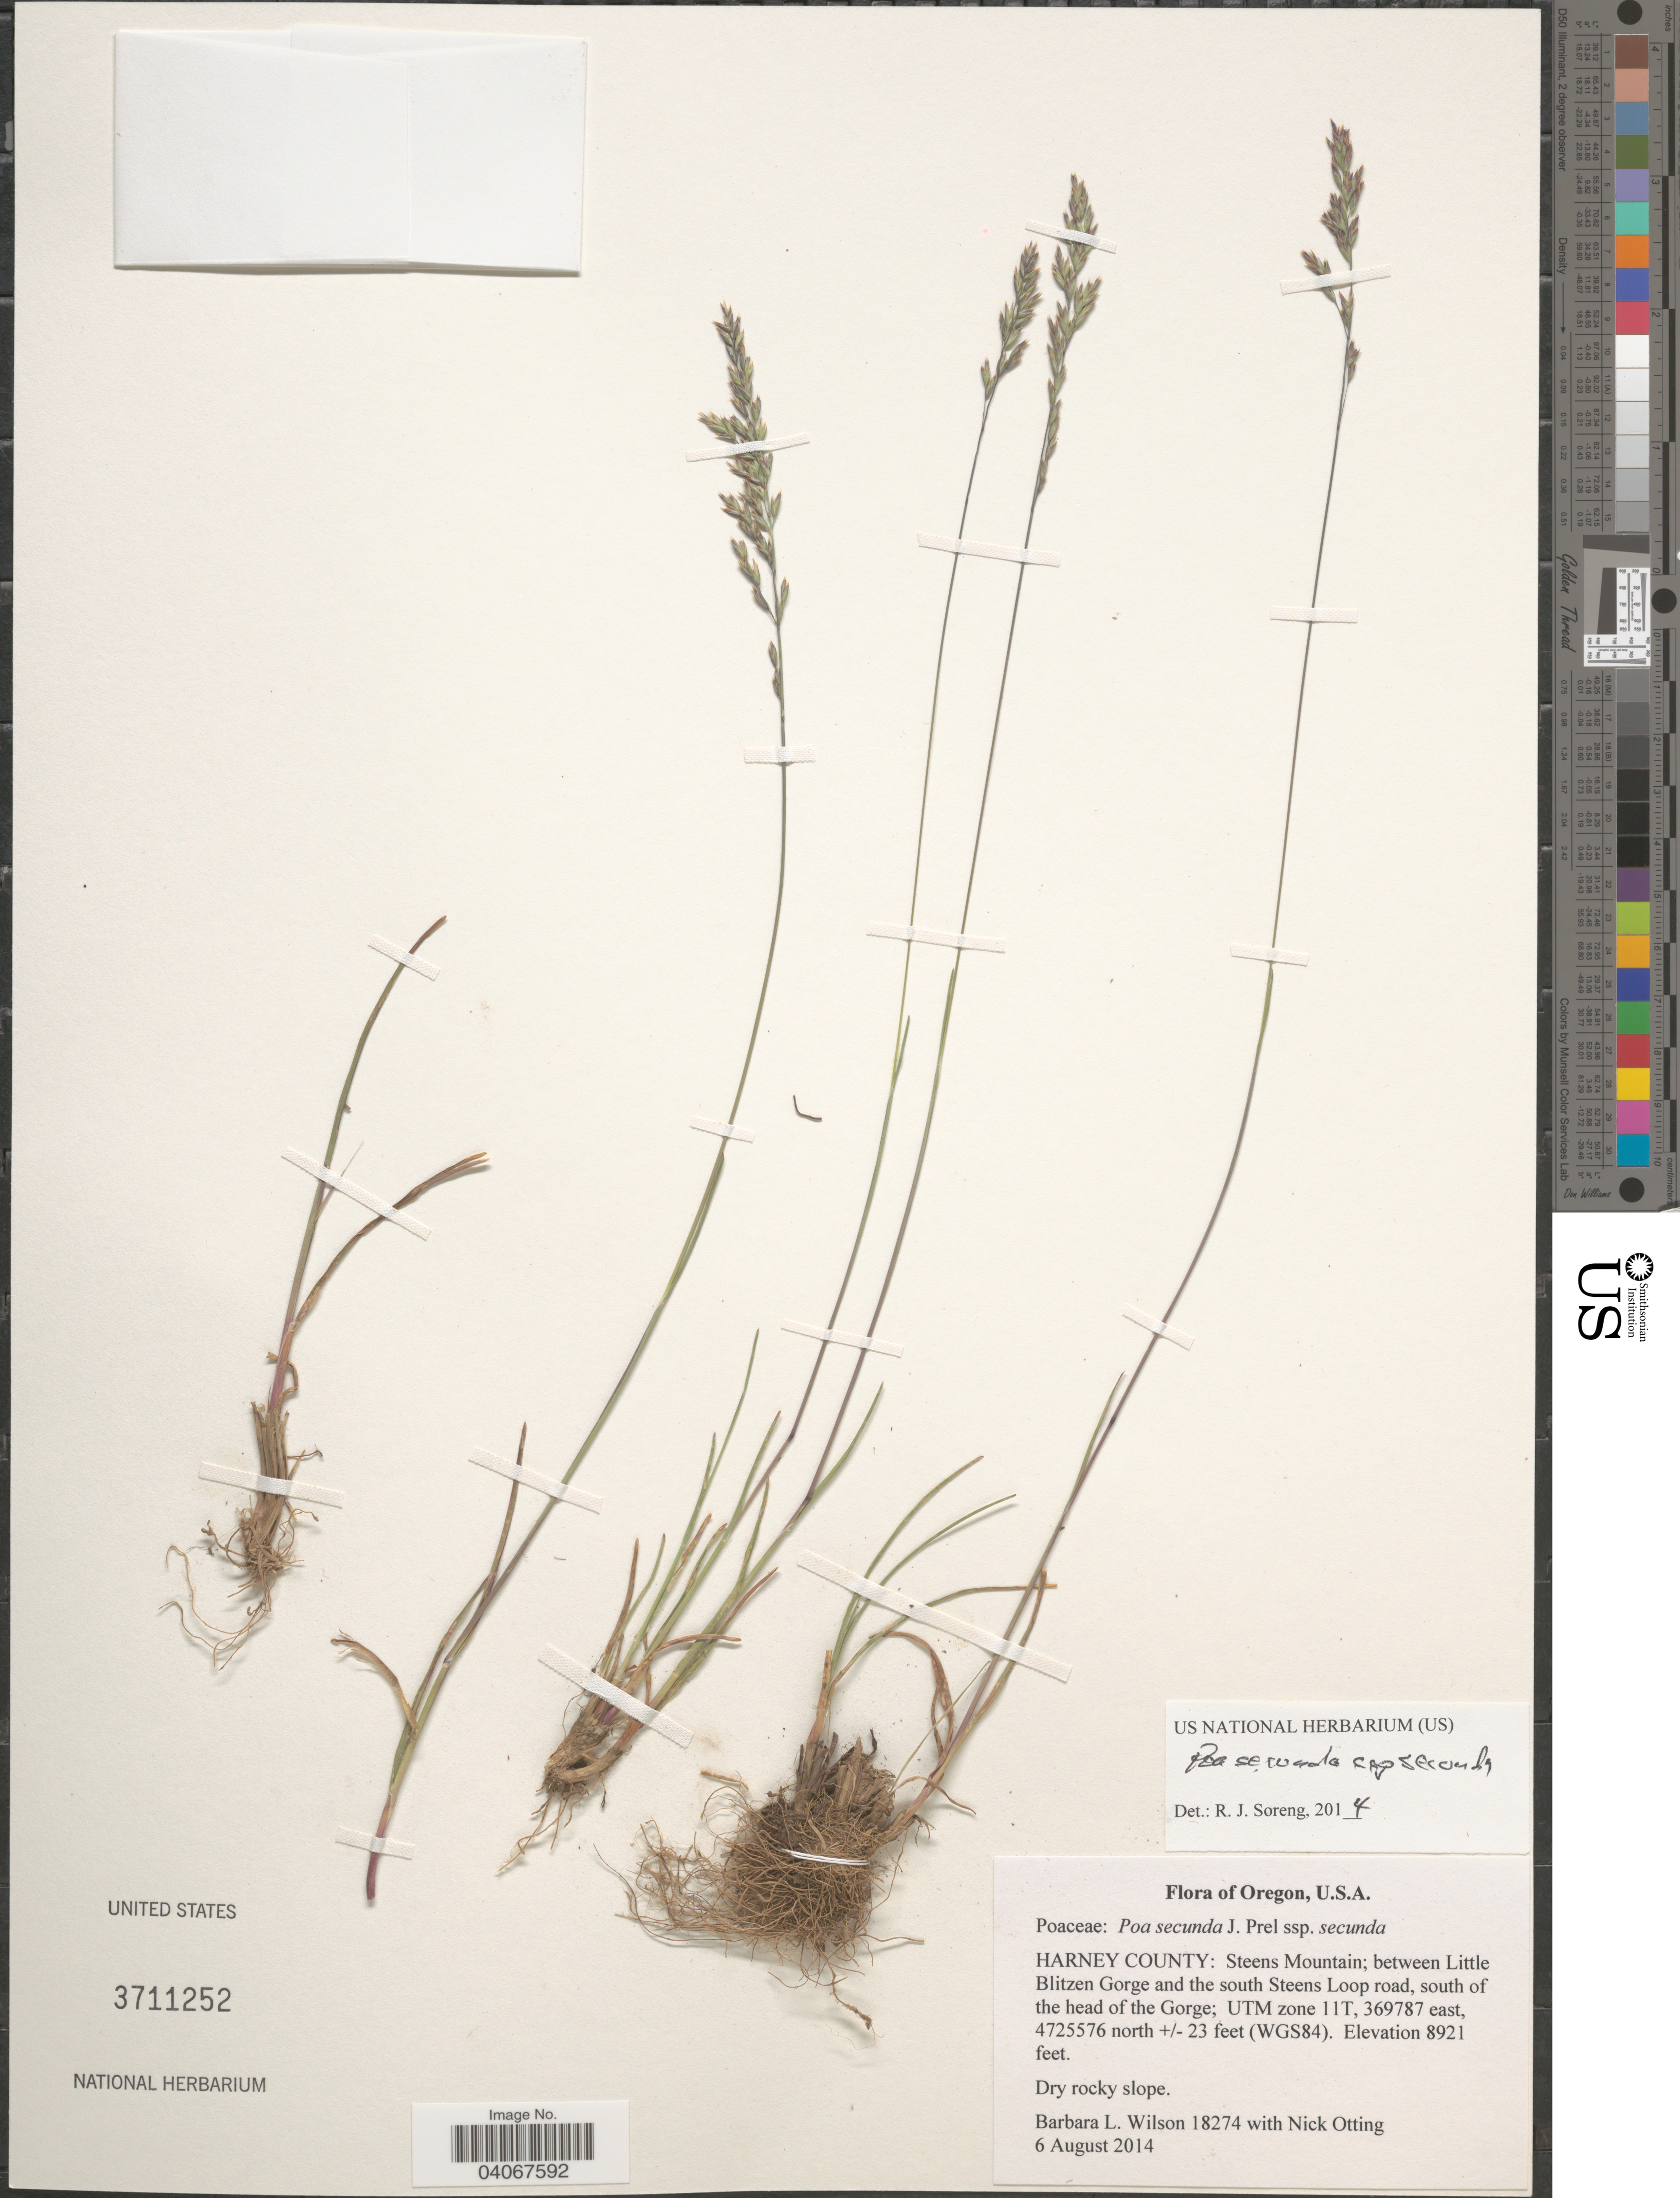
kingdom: Plantae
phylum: Tracheophyta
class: Liliopsida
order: Poales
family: Poaceae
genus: Poa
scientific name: Poa secunda subsp. secunda var. secunda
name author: J. Presl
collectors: B. L. Wilson & N. Otting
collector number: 18274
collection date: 2014-08-06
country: United States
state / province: Oregon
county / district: Harney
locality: Harney County: Steens Mountain; between Little Blitzen Gorge and the south Steens Loop road, south of the head of the Gorge; UTM zone 11T. (WGS84). Dry rocky slope.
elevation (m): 2719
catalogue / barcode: US 3711252